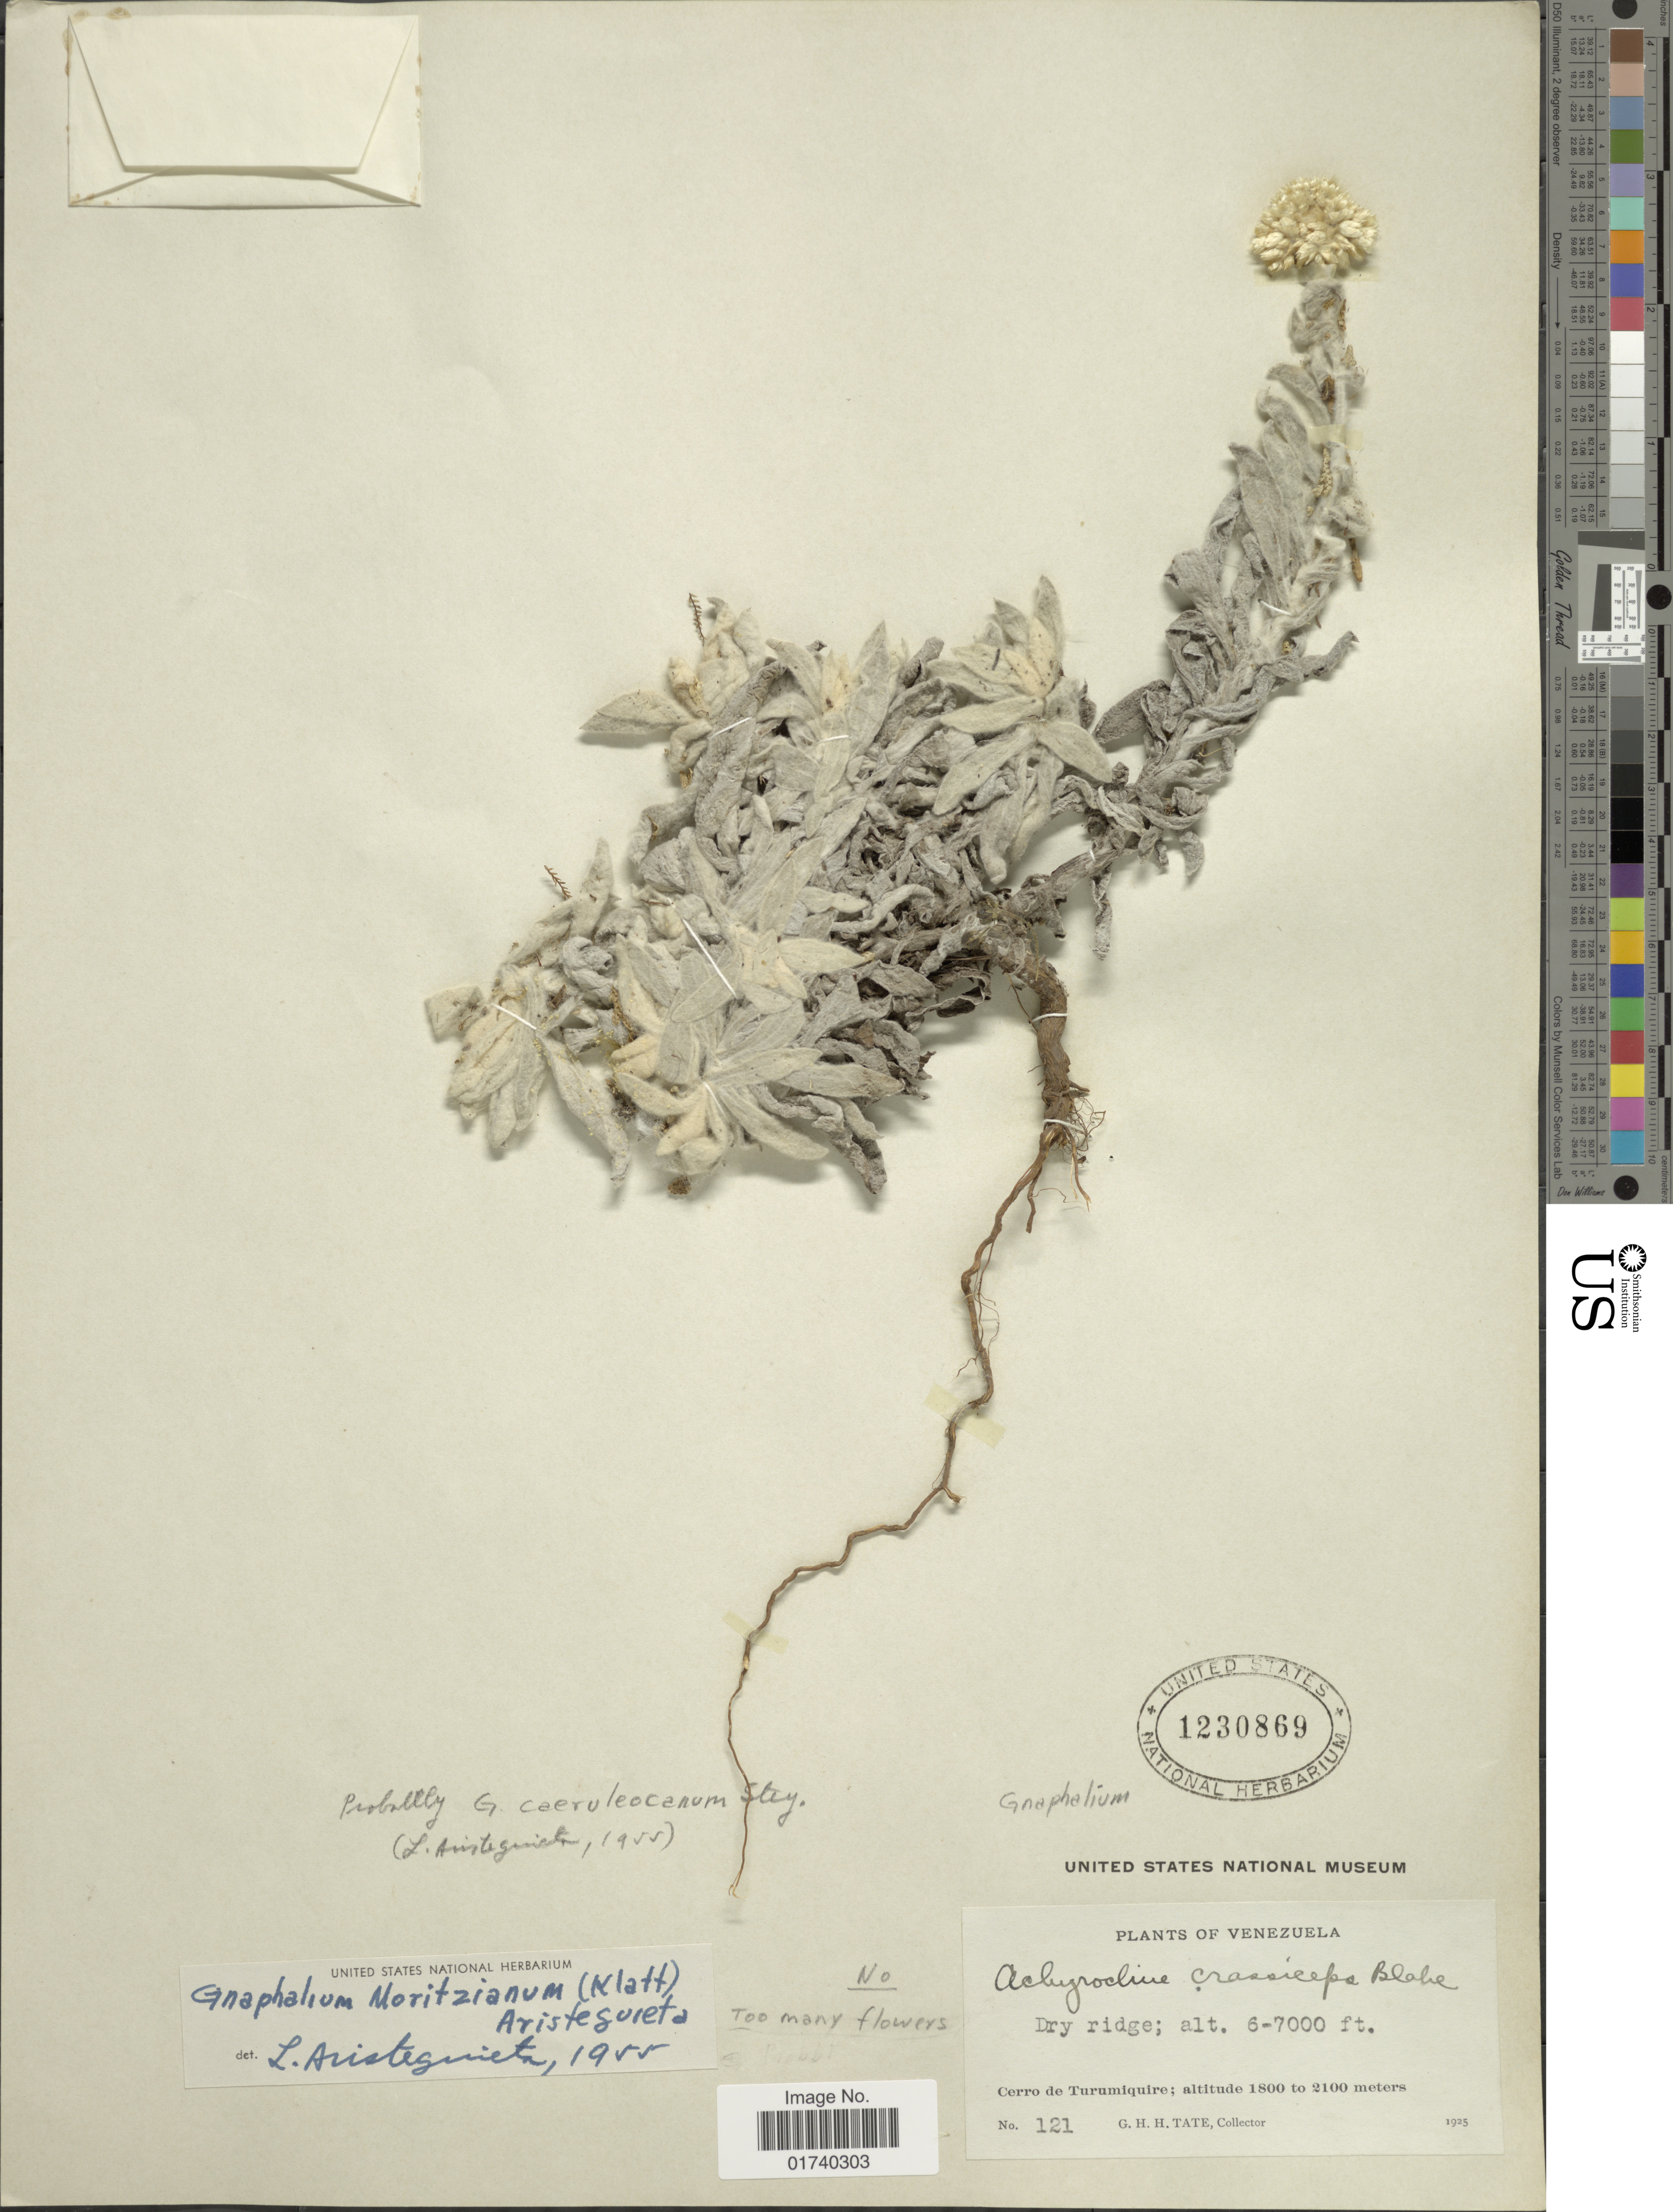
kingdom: Plantae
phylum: Tracheophyta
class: Magnoliopsida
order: Asterales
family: Asteraceae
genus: Pseudognaphalium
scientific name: Pseudognaphalium caeruleocanum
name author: (Steyerm.) Anderb.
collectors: G. Tate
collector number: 121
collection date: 1925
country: Venezuela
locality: Cerro de Turumiquire.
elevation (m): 1800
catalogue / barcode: US 1230869